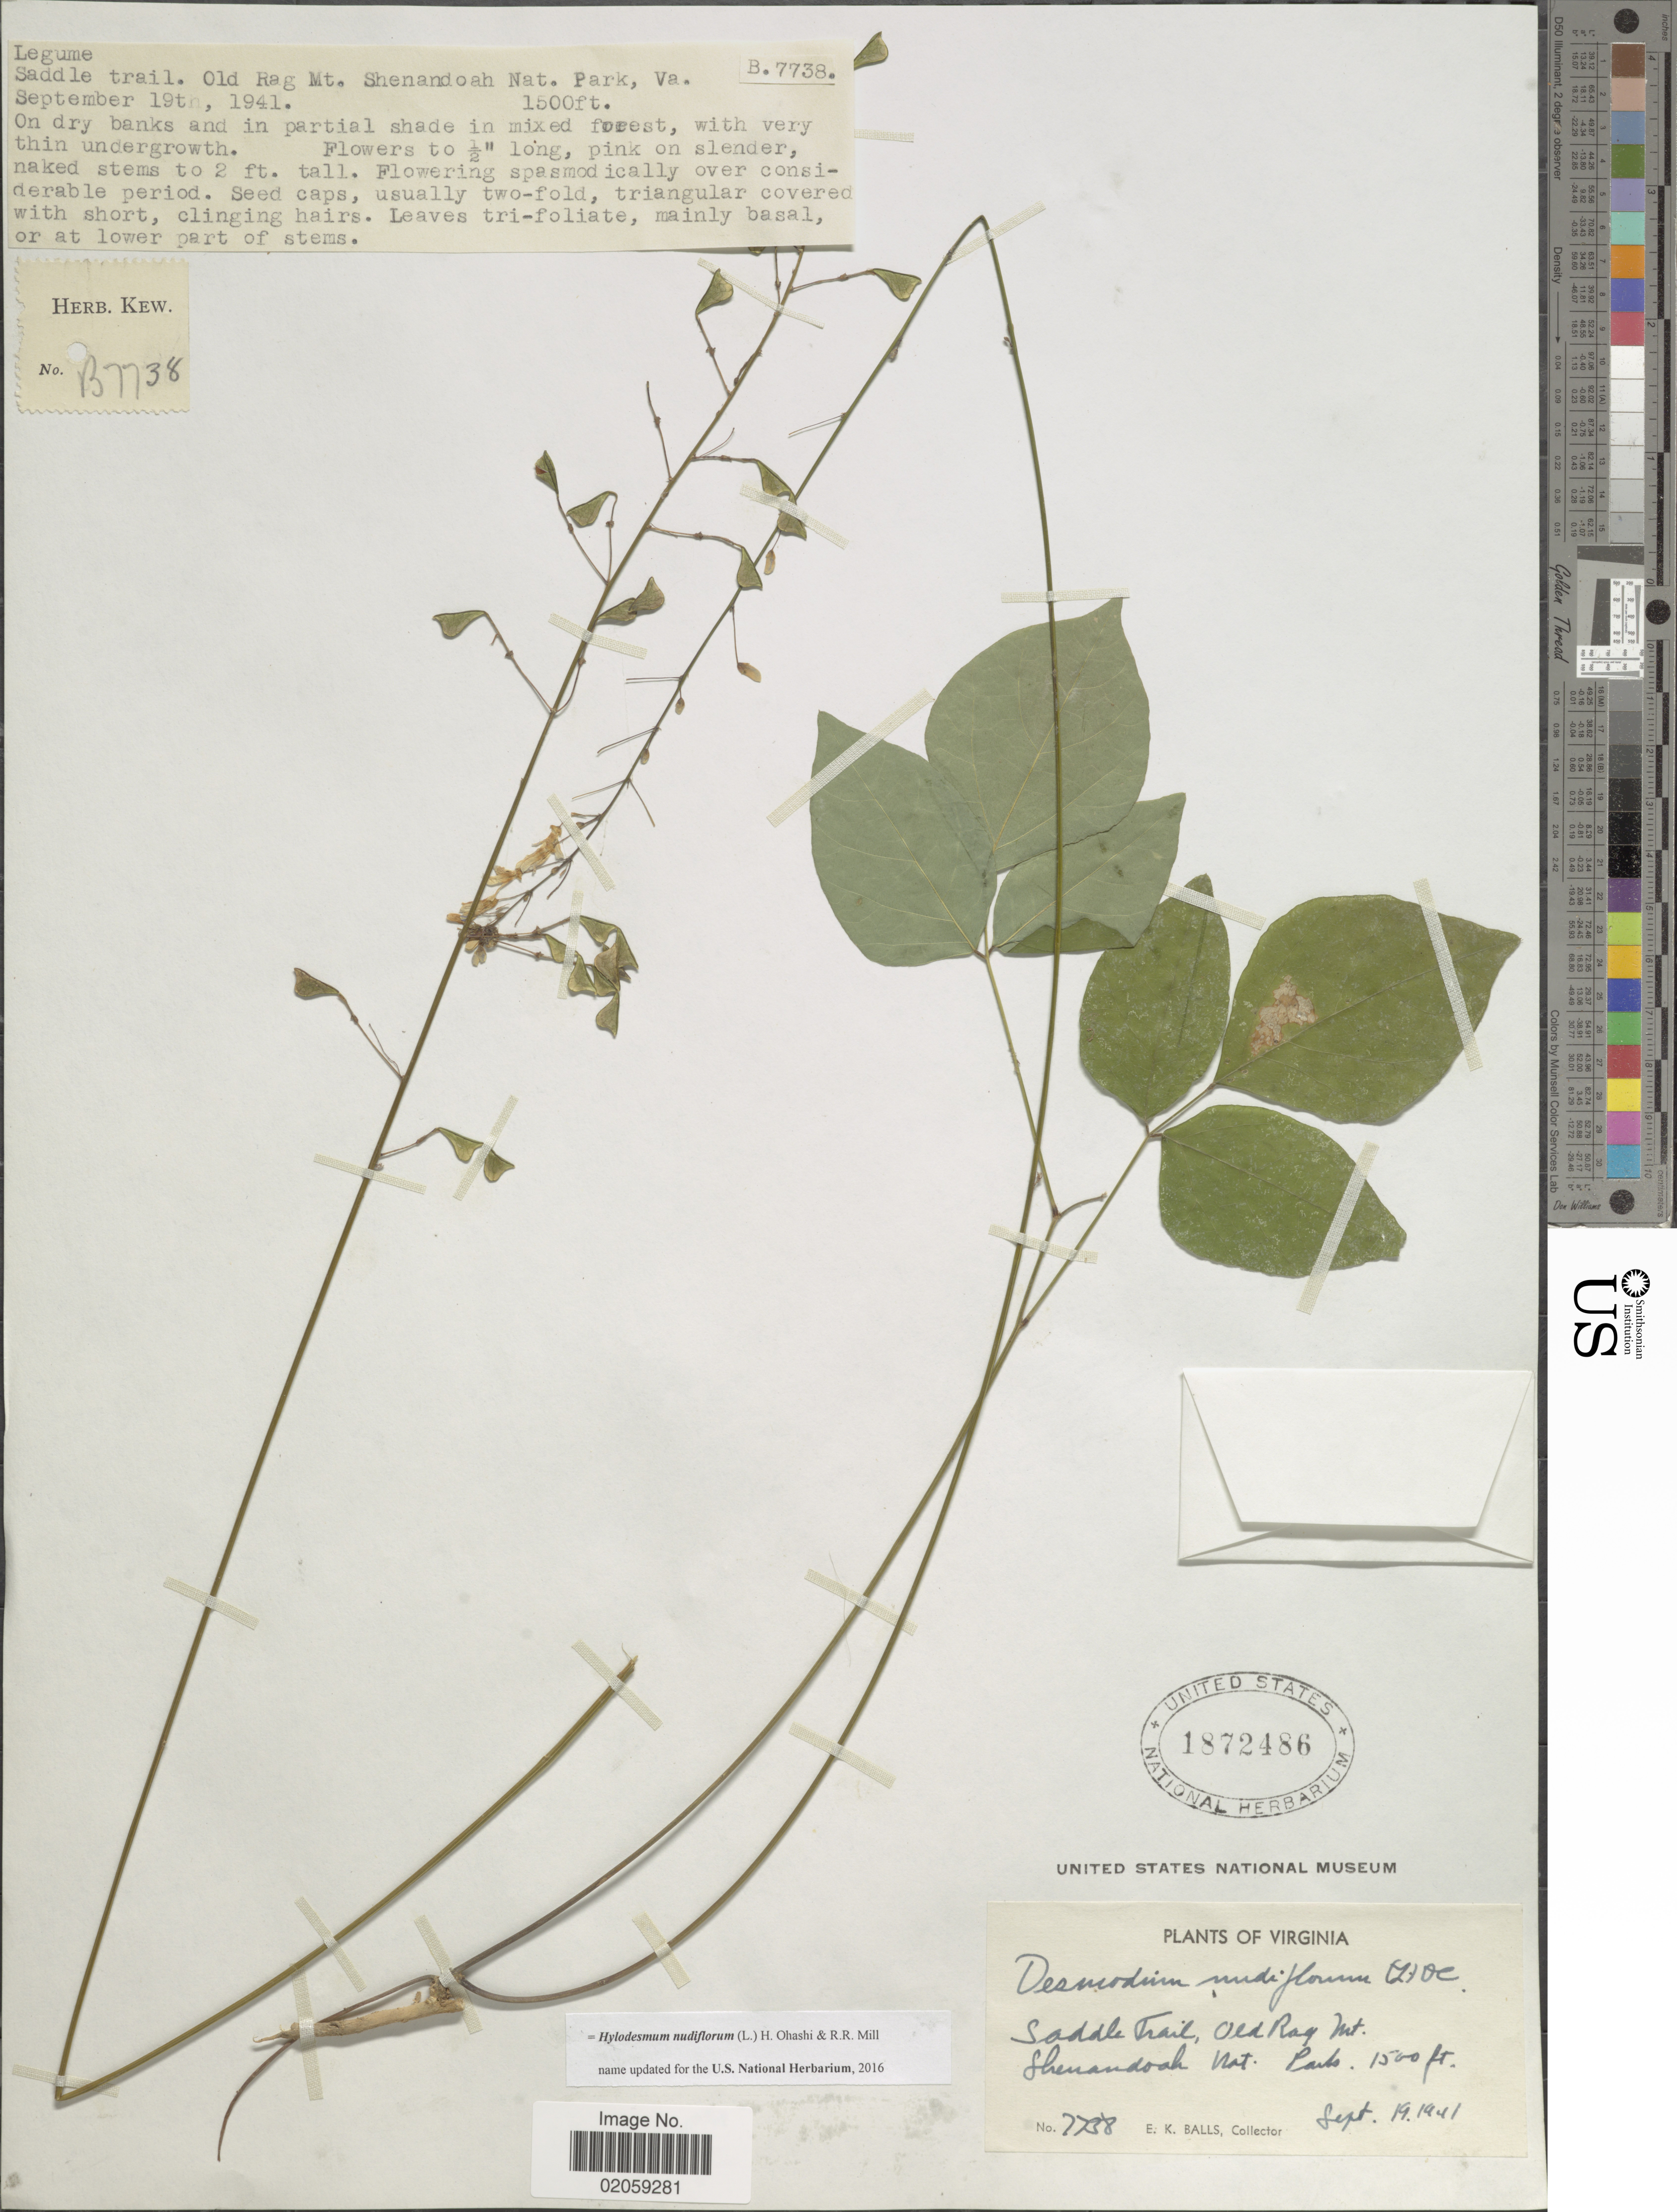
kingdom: Plantae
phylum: Tracheophyta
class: Magnoliopsida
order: Fabales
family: Fabaceae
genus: Hylodesmum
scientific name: Hylodesmum nudiflorum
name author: (L.) H. Ohashi & R.R. Mill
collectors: E. K. Balls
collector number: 7738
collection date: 1941-09-19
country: United States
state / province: Virginia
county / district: Madison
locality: Saddle Trail, Old Rag Mt., Shenandoah Nat. Park, Va.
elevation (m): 457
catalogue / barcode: US 1872486